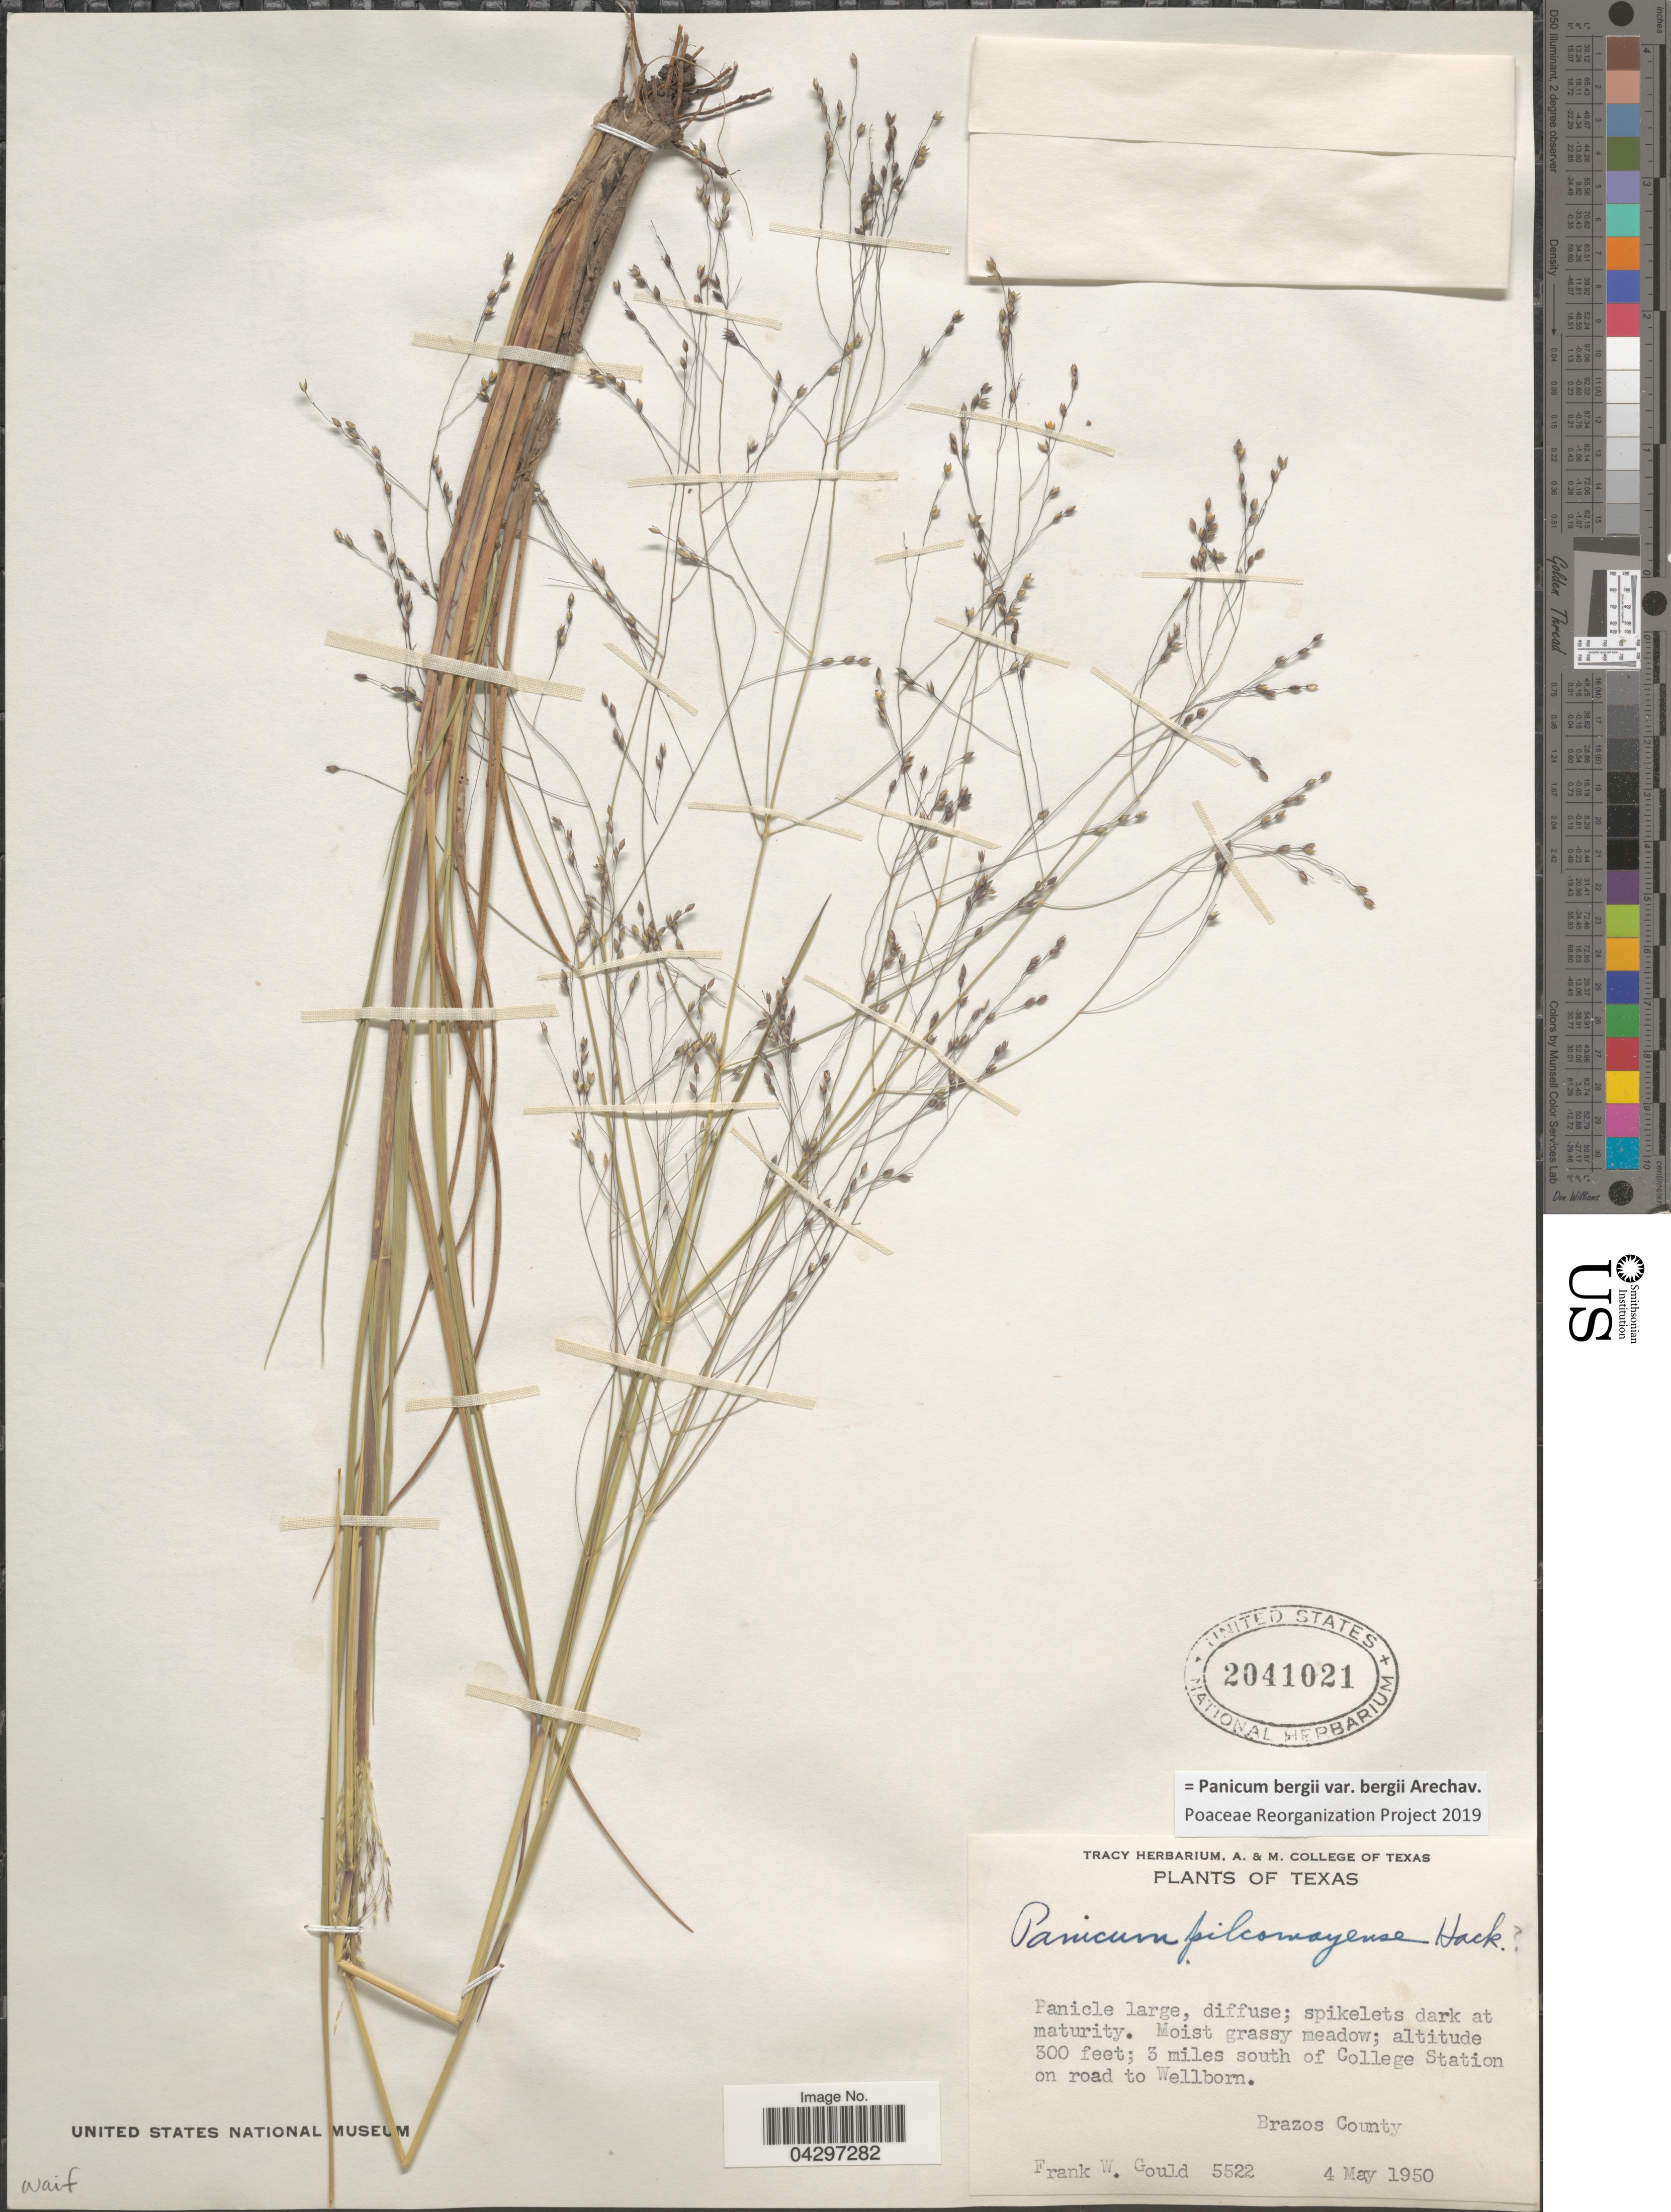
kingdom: Plantae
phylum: Tracheophyta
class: Liliopsida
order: Poales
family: Poaceae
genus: Panicum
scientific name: Panicum bergii var. bergii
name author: Arechav.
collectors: F. W. Gould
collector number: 5522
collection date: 1950-05-04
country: United States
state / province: Texas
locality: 3 miles south of College Station on road to Wellborn. Brazos County.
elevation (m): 91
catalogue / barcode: US 2041021